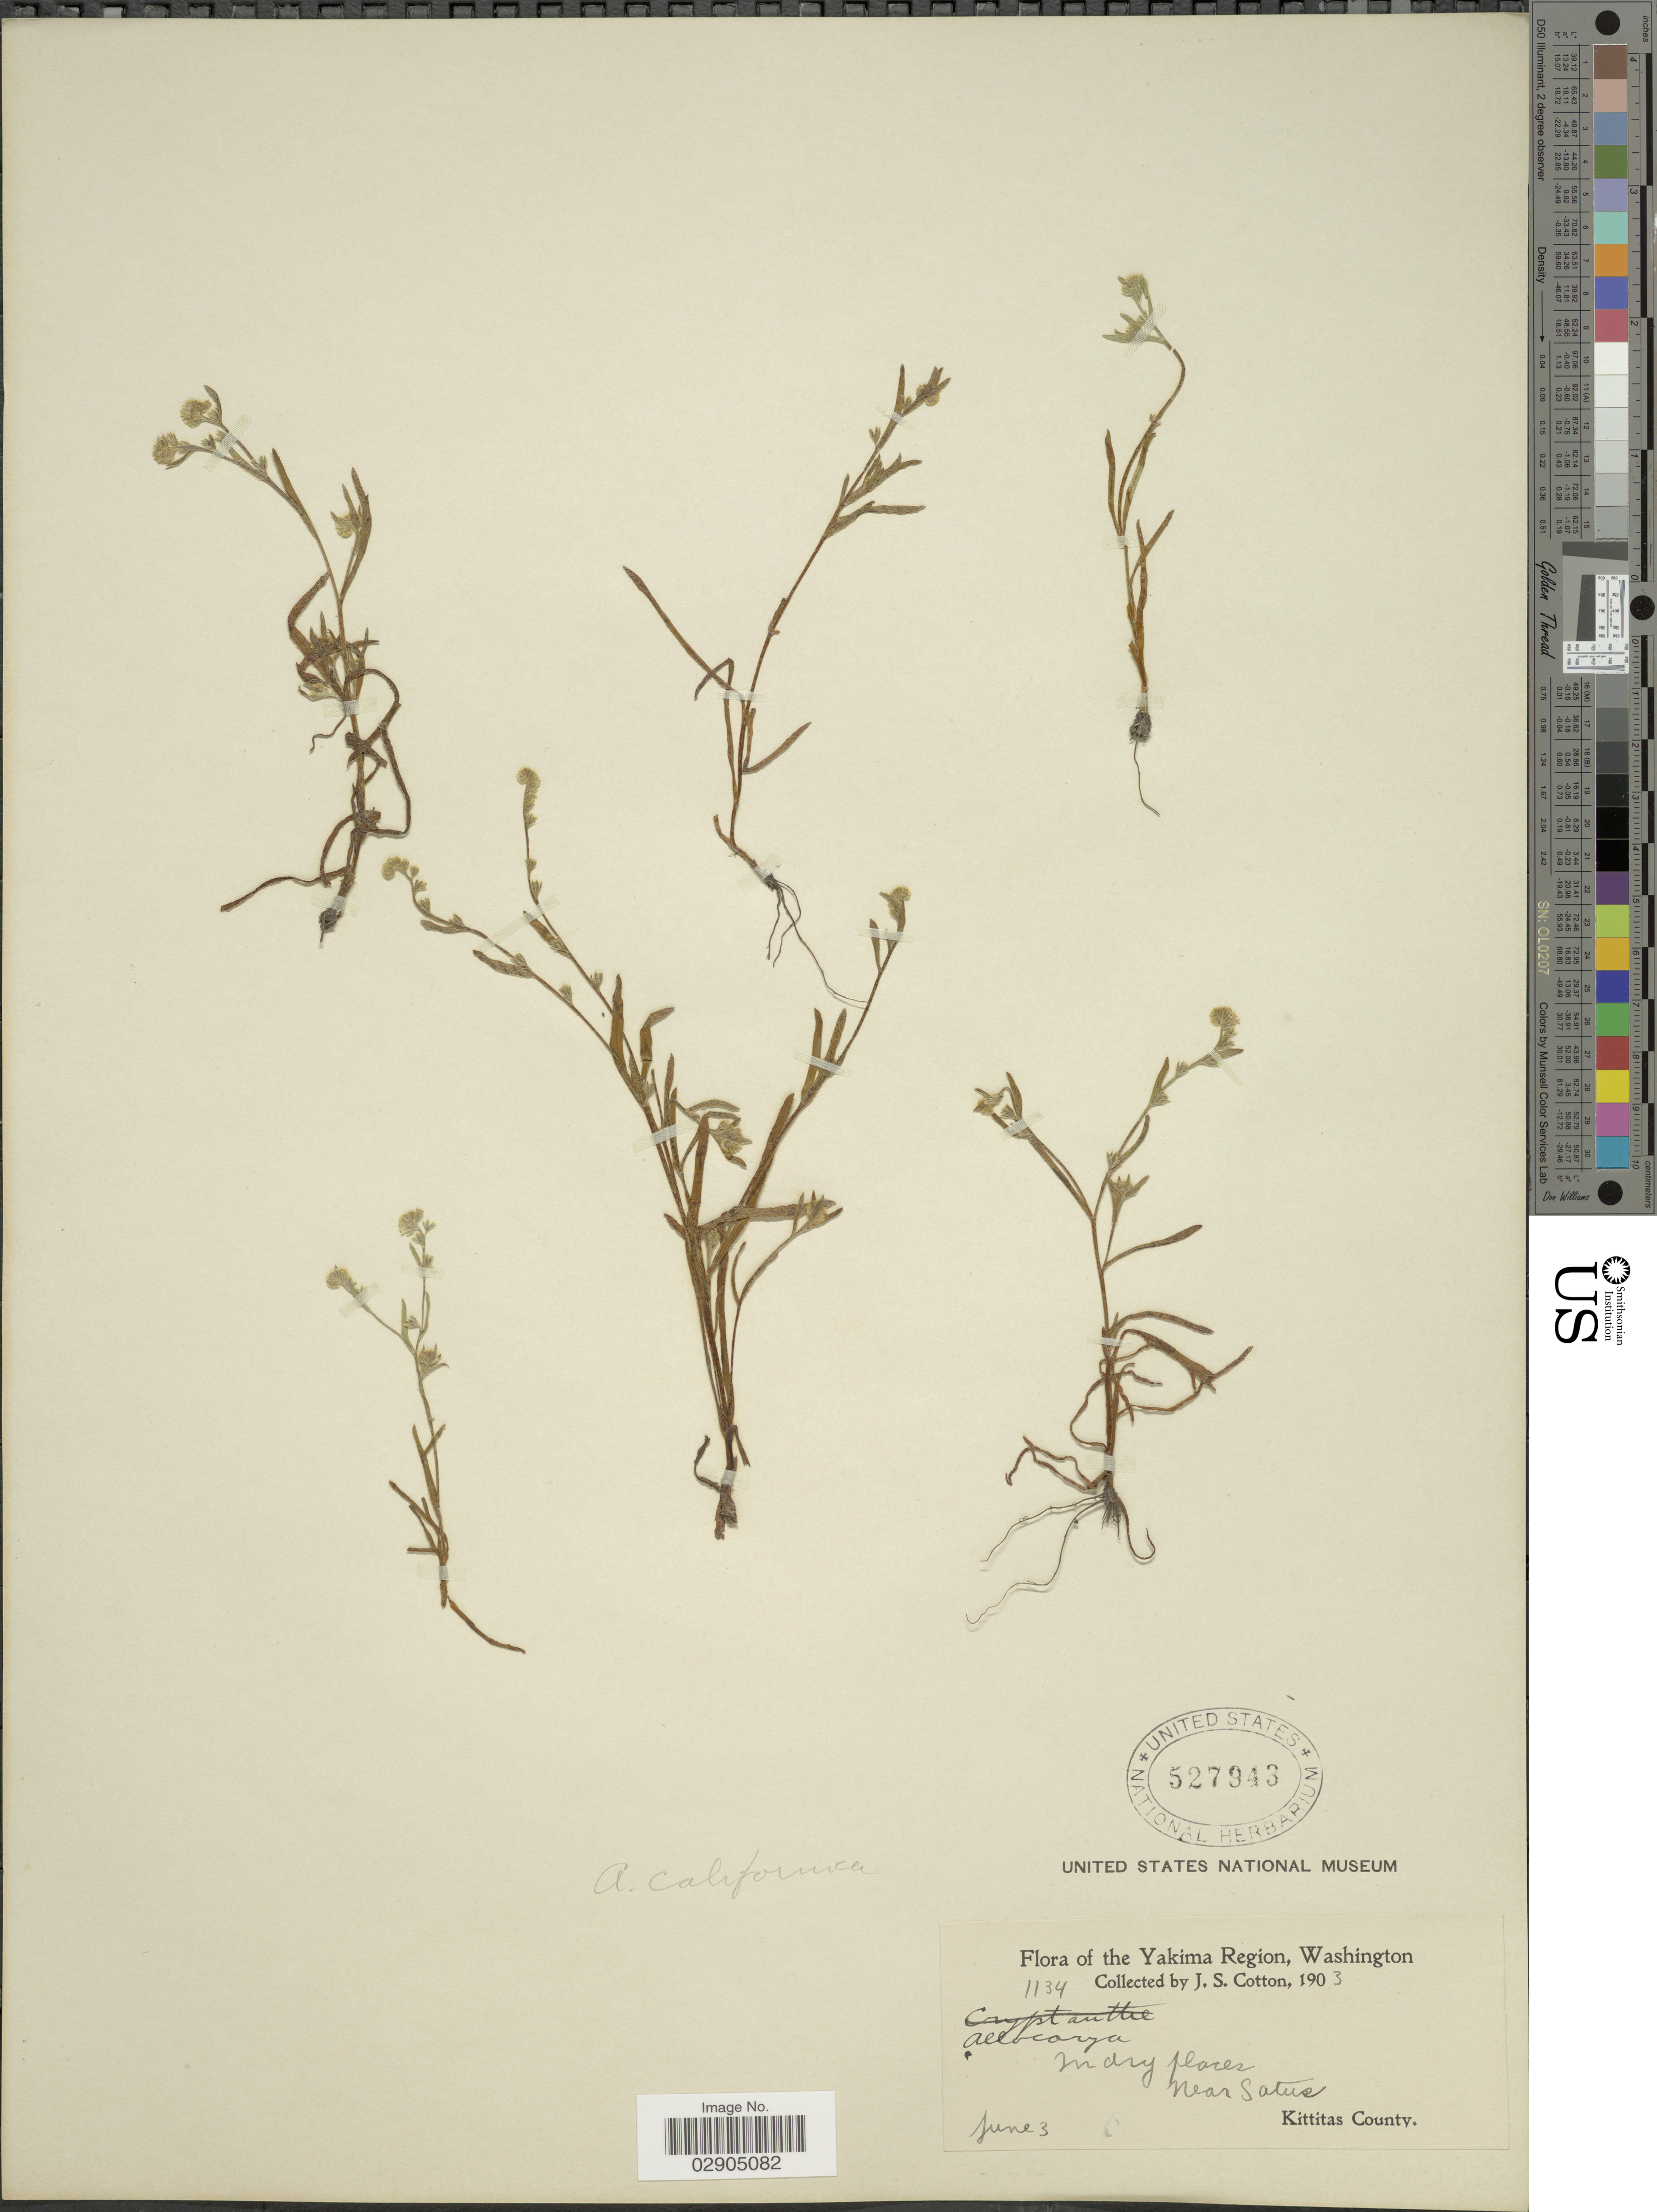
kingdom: Plantae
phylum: Tracheophyta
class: Magnoliopsida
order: Boraginales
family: Boraginaceae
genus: Allocarya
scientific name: Allocarya californica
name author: (Fisch. & C.A. Mey.) Greene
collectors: J. S. Cotton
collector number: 1134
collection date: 1903-06-03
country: United States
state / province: Washington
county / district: Kittitas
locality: The Yakima Region. Near Satus. Kittitas County.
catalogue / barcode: US 527943